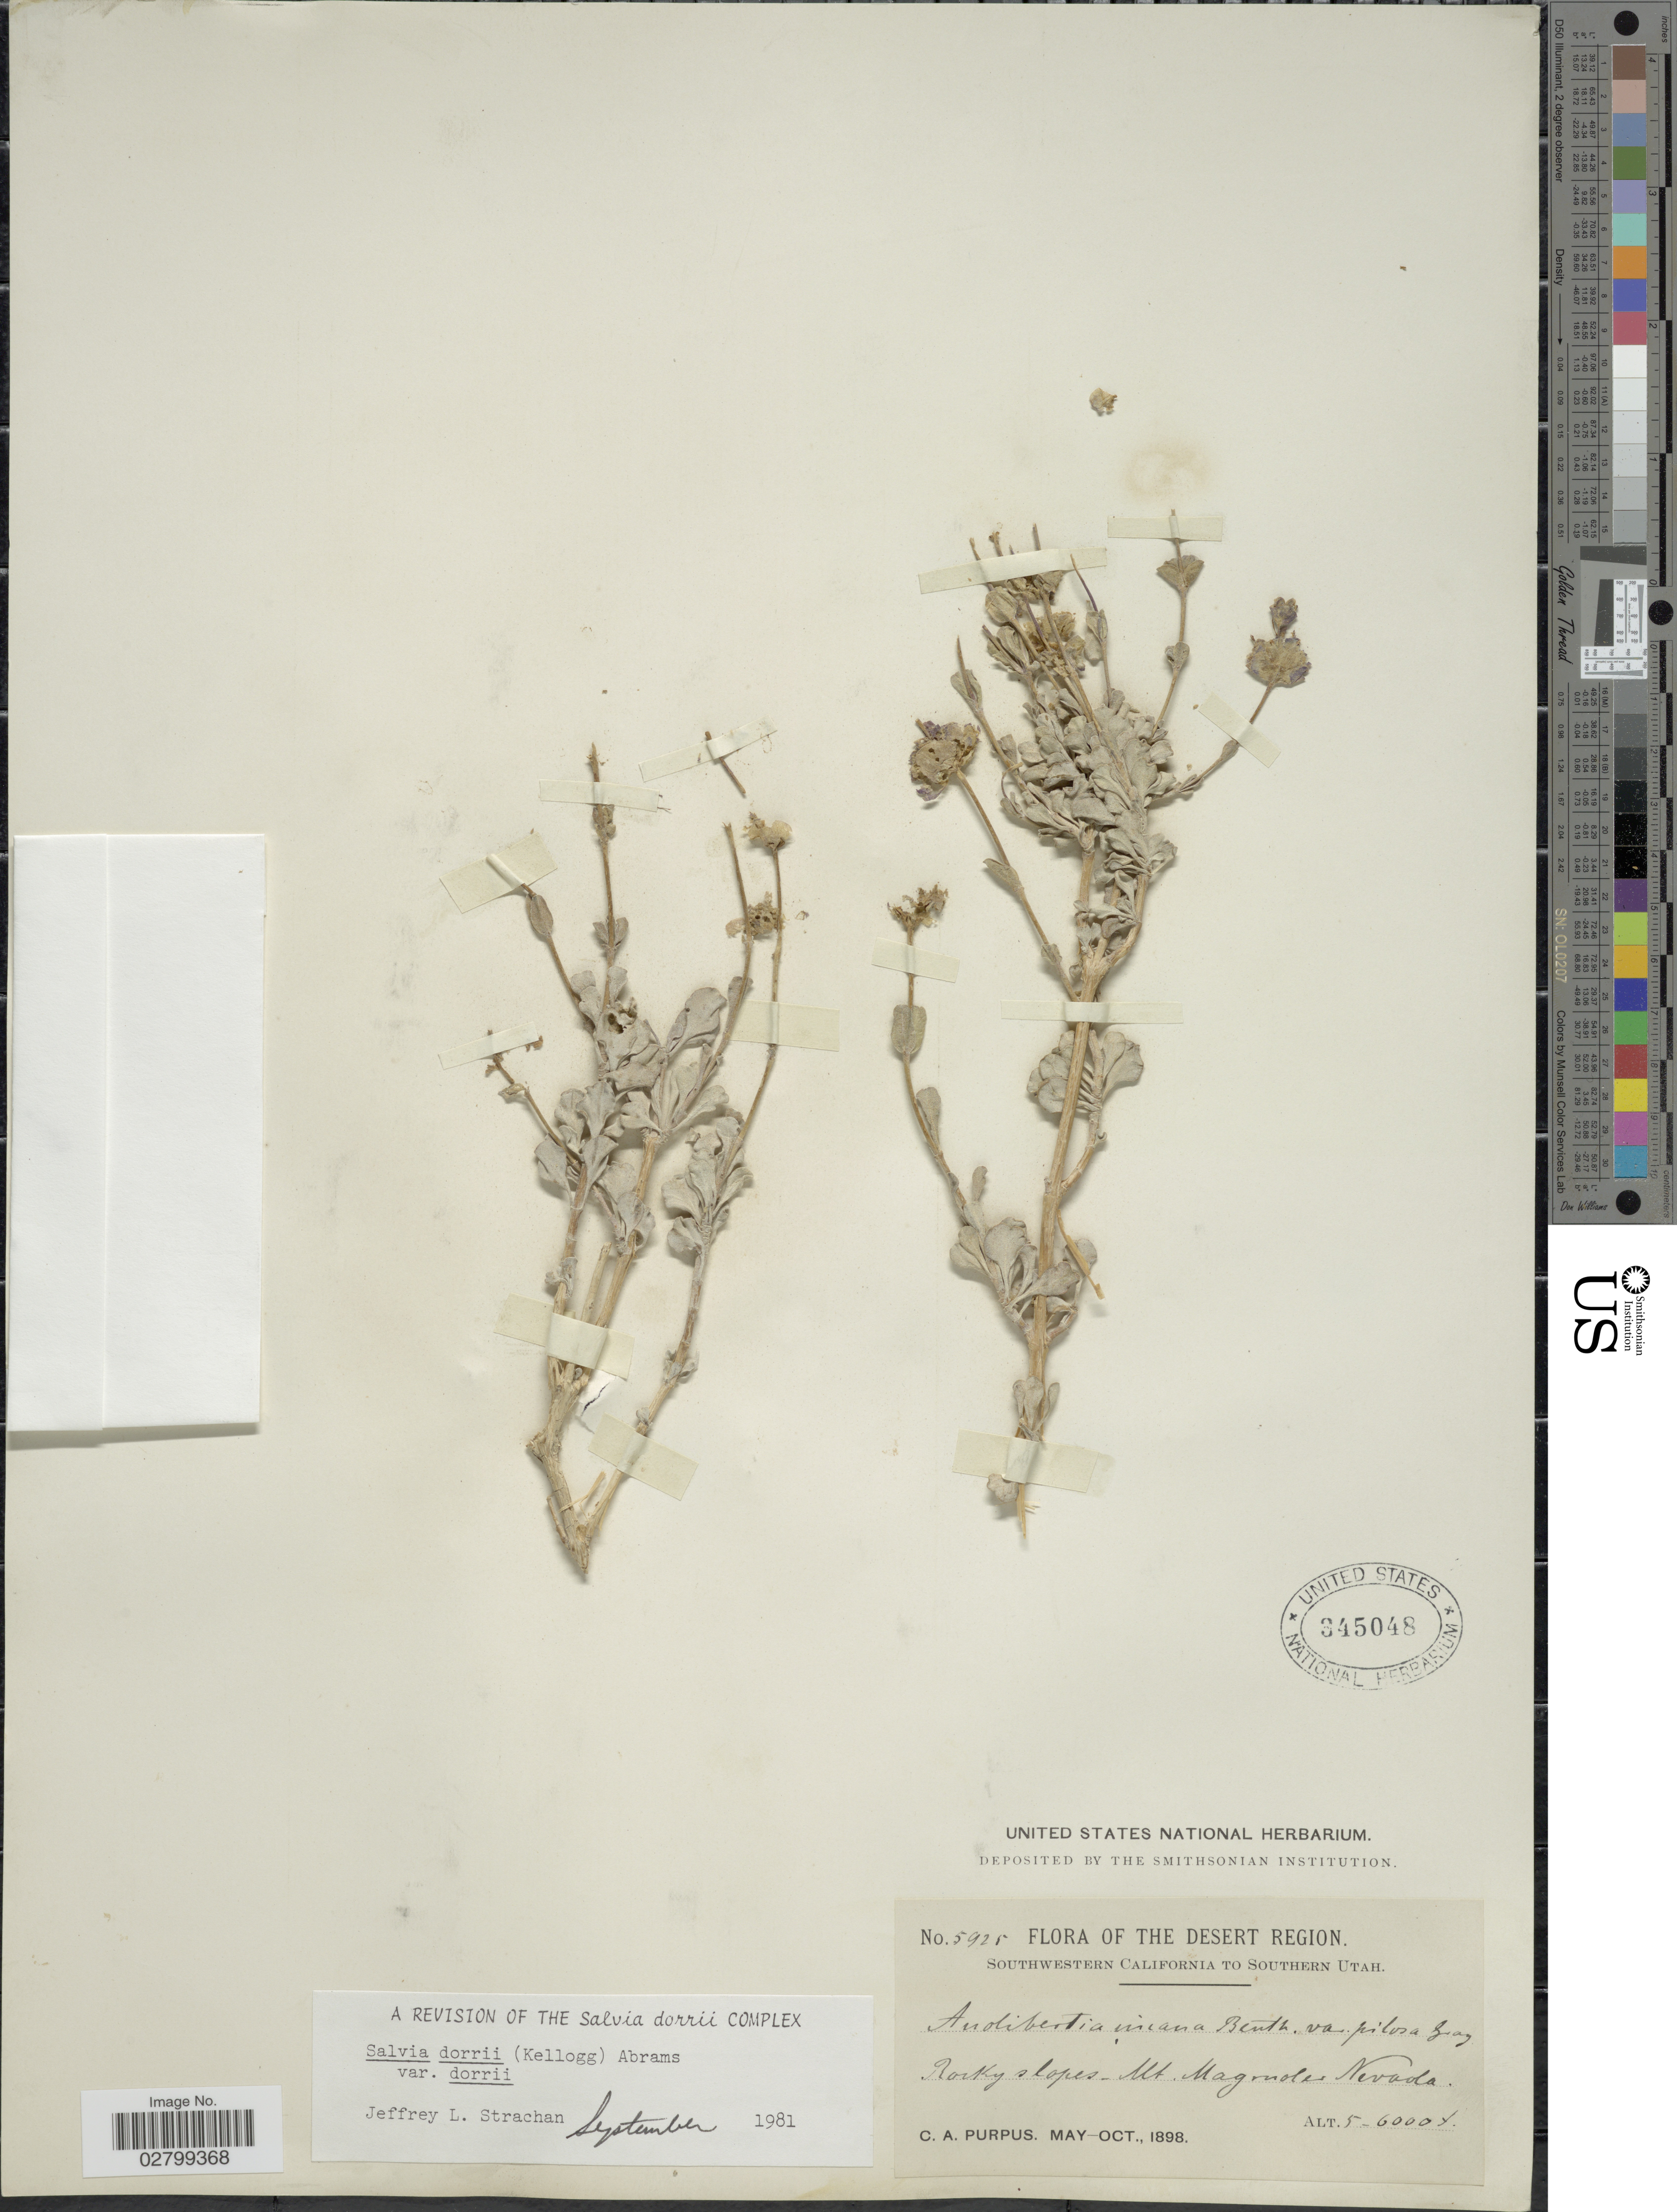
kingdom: Plantae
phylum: Tracheophyta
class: Magnoliopsida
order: Lamiales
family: Lamiaceae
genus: Salvia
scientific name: Salvia dorrii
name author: (Kellogg) Abrams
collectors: C. A. Purpus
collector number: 5925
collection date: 1898-05/1898-10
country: United States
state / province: Nevada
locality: The Desert Region. Rocky slopes. Mt. Magruders. The Southern Utah.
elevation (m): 1524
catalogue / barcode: US 345048